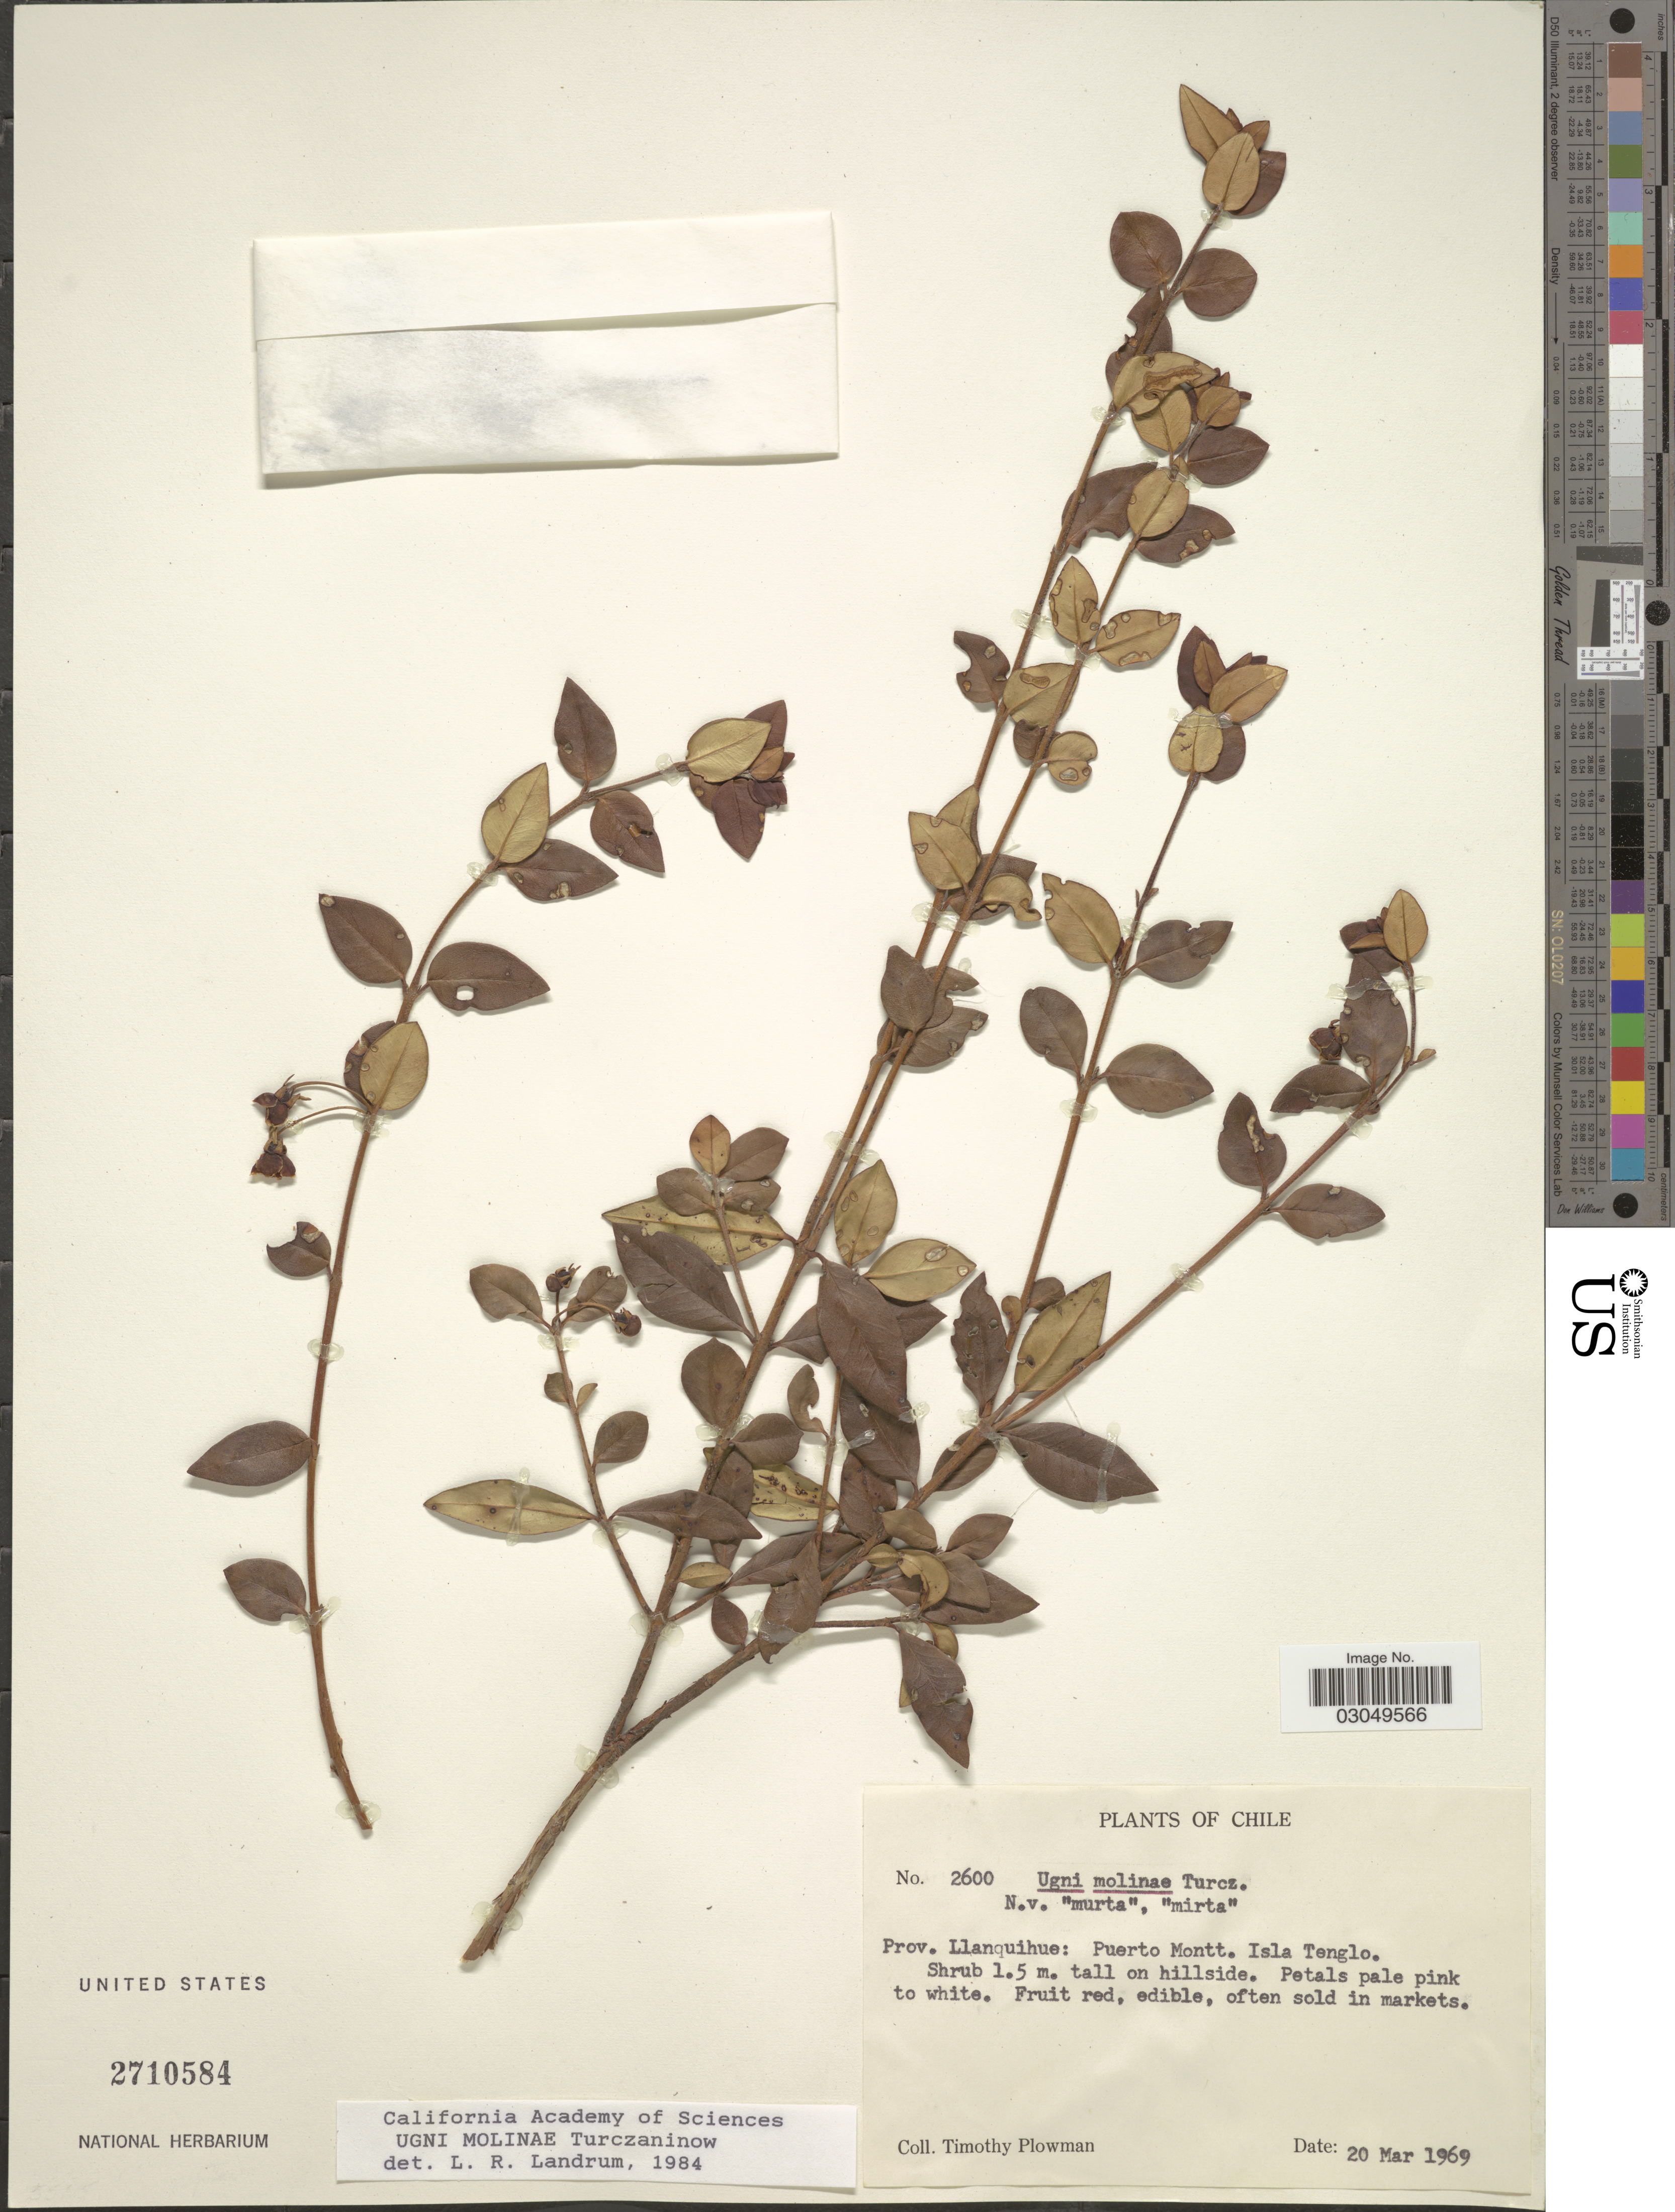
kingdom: Plantae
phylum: Tracheophyta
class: Magnoliopsida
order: Myrtales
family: Myrtaceae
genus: Ugni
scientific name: Ugni molinae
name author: Turcz.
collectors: T. Plowman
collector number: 2600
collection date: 1969-03-20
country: Chile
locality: Prov. Llanquihue: Puerto Mont. Isla Tenglo.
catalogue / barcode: US 2710584